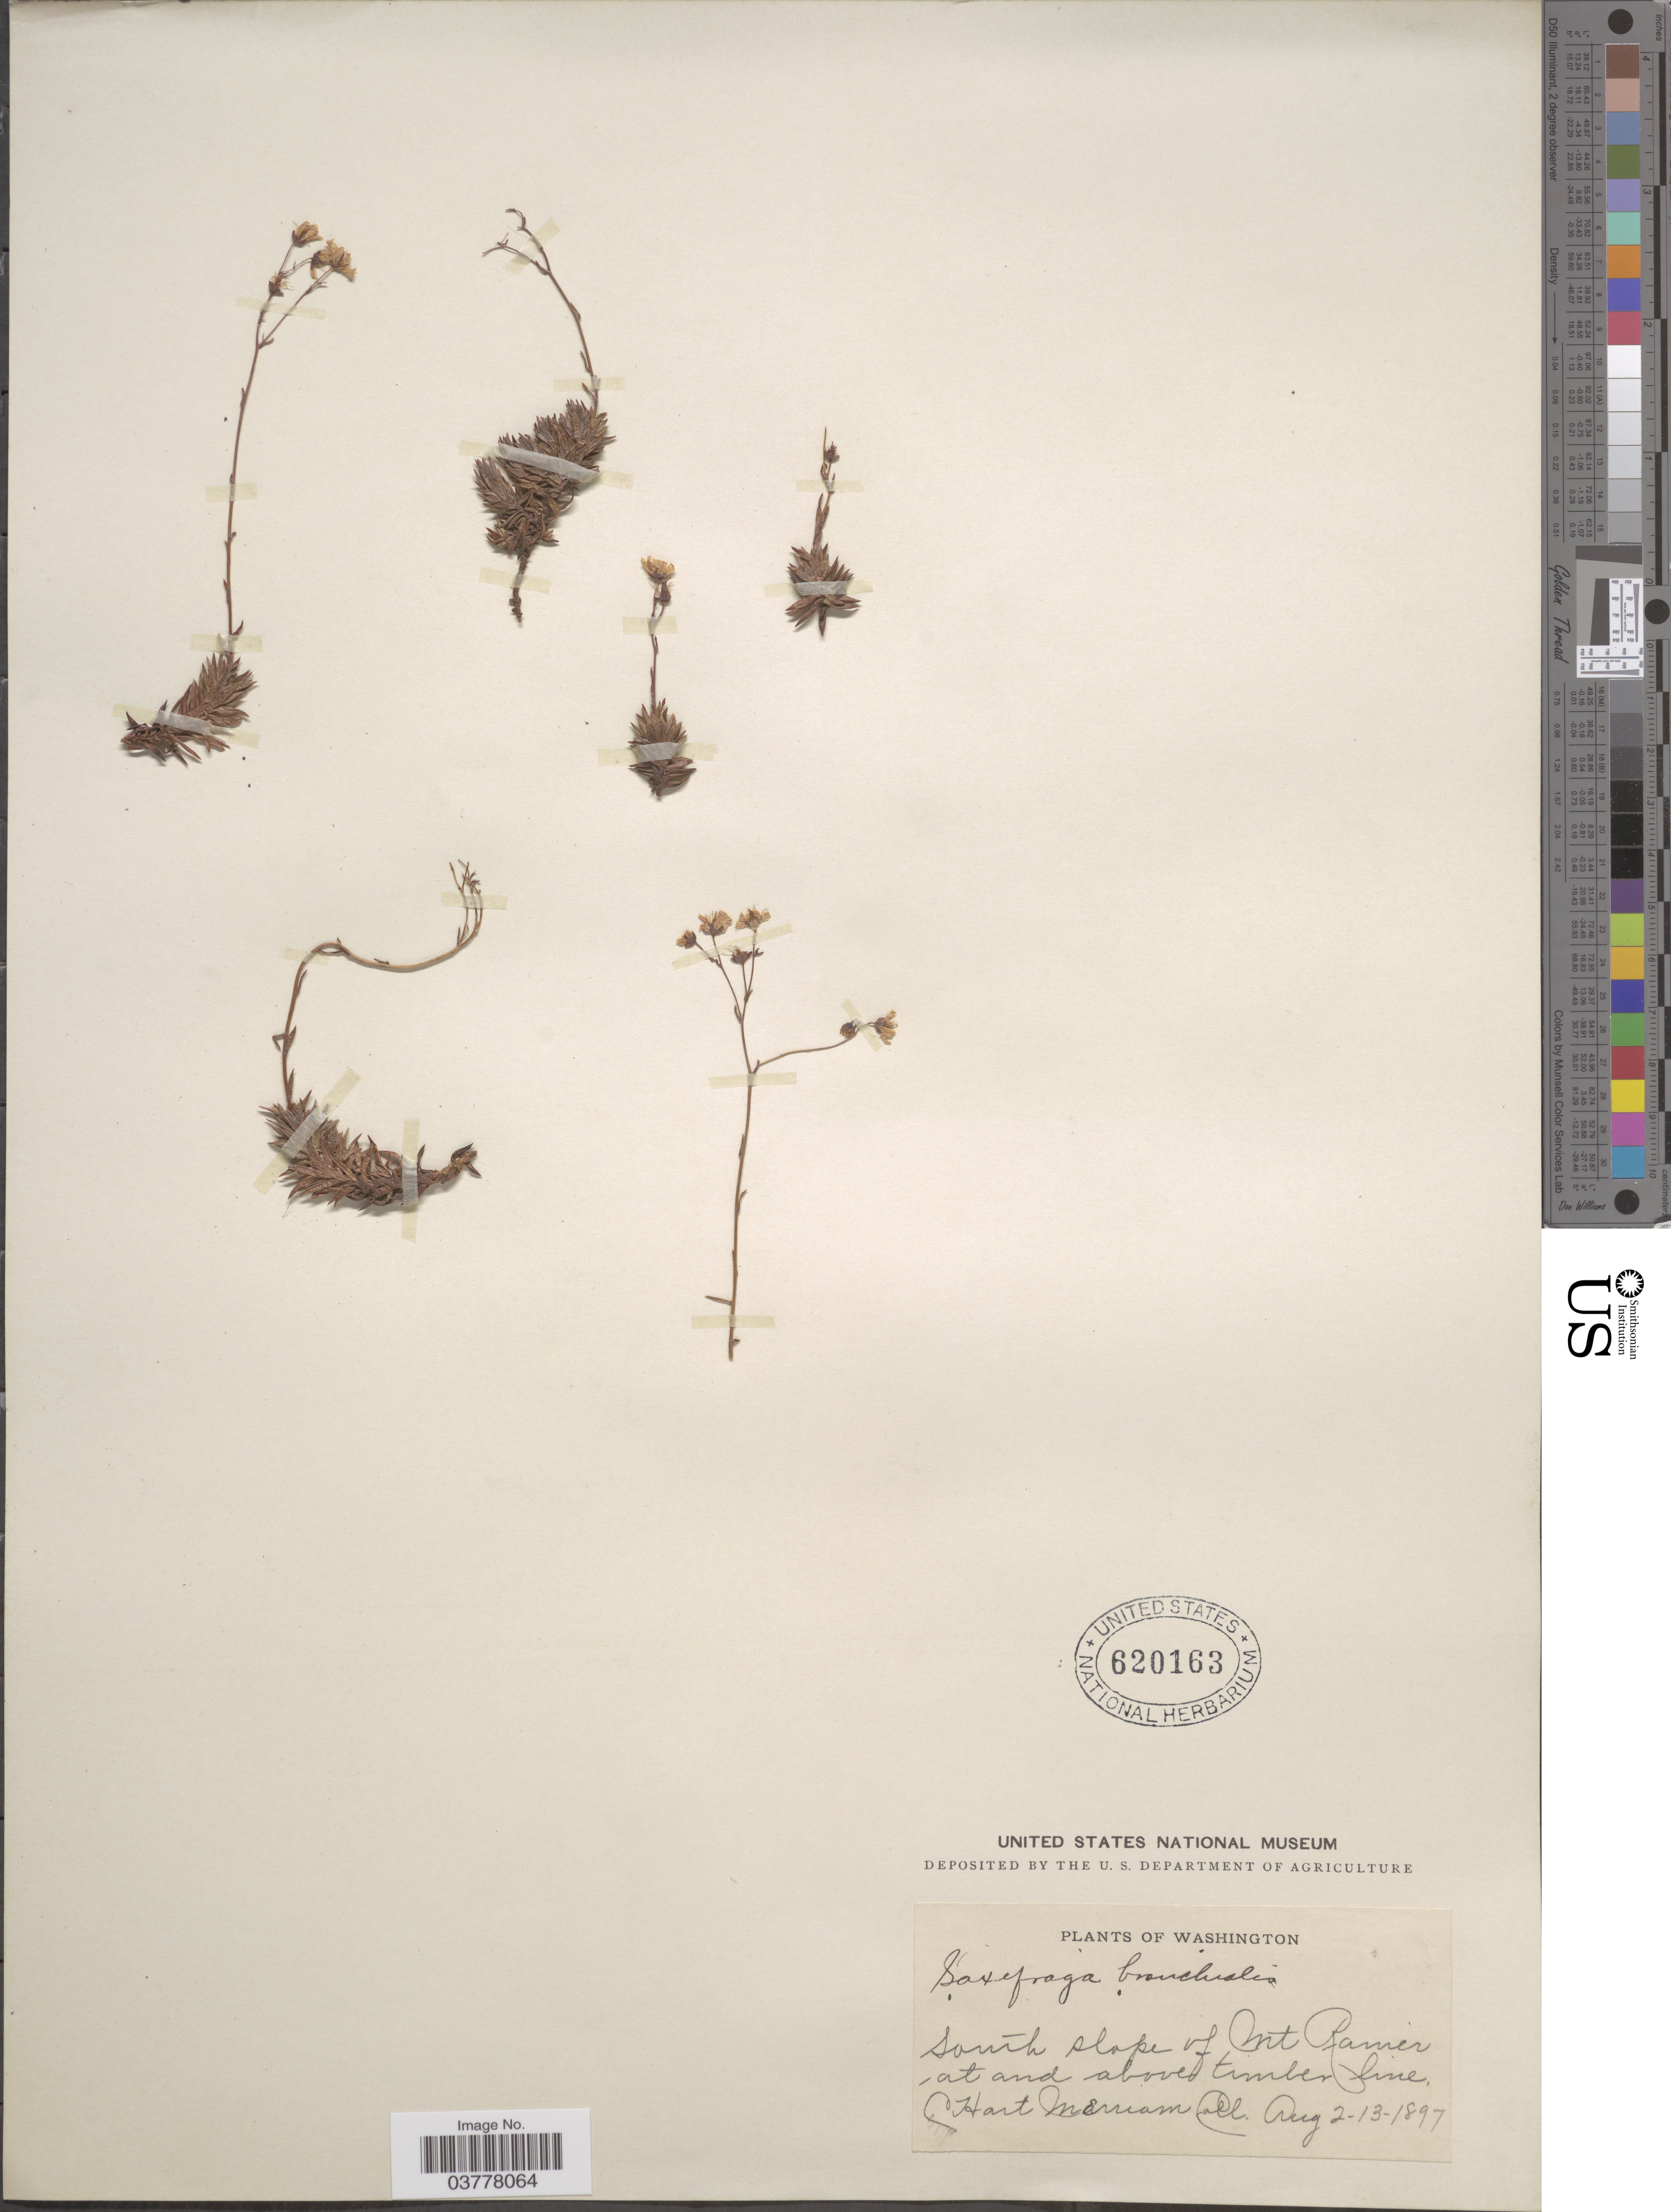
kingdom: Plantae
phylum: Tracheophyta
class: Magnoliopsida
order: Saxifragales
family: Saxifragaceae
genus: Saxifraga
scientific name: Saxifraga bronchialis subsp. austromontana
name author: (Wiegand) Piper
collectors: C. Merriam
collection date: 1897-08-02/1897-08-13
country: United States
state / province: Washington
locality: South slope of Mt Rainier at and above timber line.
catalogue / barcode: US 620163